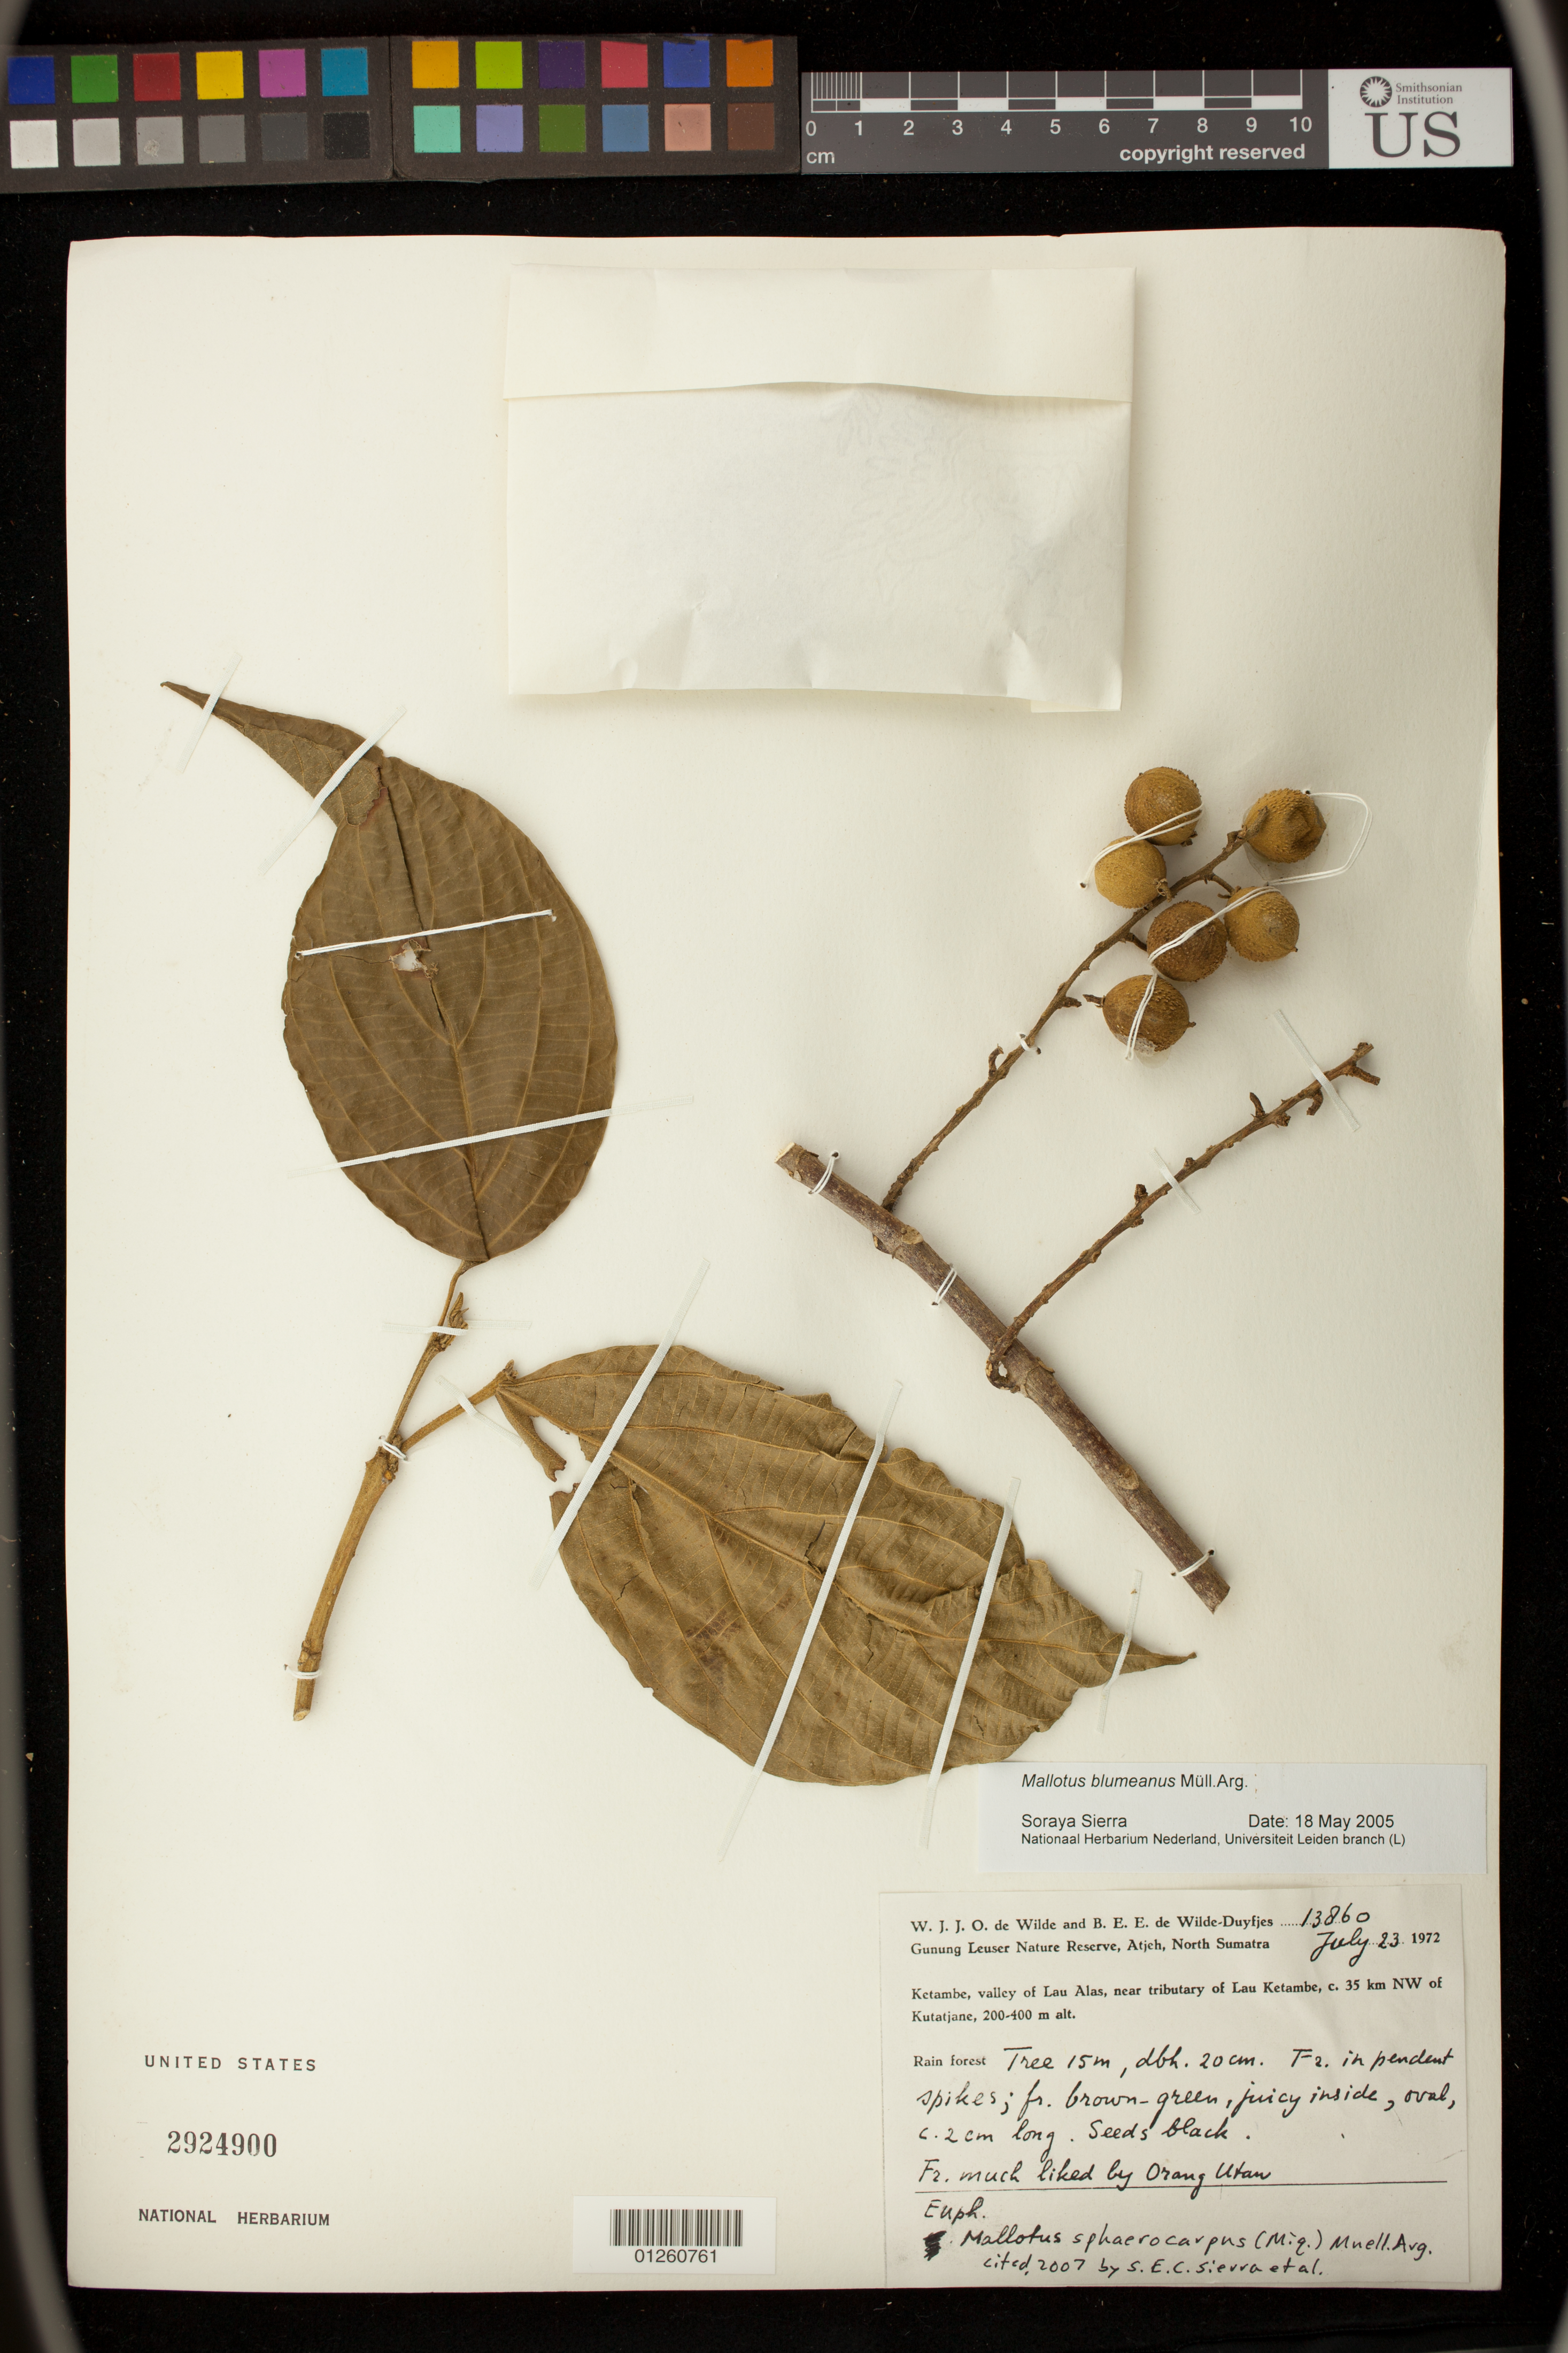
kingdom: Plantae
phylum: Tracheophyta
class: Magnoliopsida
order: Malpighiales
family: Euphorbiaceae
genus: Mallotus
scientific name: Mallotus sphaerocarpus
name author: (Miq.) Müll. Arg.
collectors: W. J. de Wilde & B. E. de Wilde-Duyfjes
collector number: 13860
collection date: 1972-07-23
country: Indonesia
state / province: Sumatra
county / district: Aceh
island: Sumatra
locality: Gunung Leuser Nature Reserve, Atjeh, North Sumatra. Ketambe, valley of Lau Alas, near tributary of Lau Ketambe, c. 35 km NW of Kutatjane.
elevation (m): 200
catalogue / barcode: US 2924900